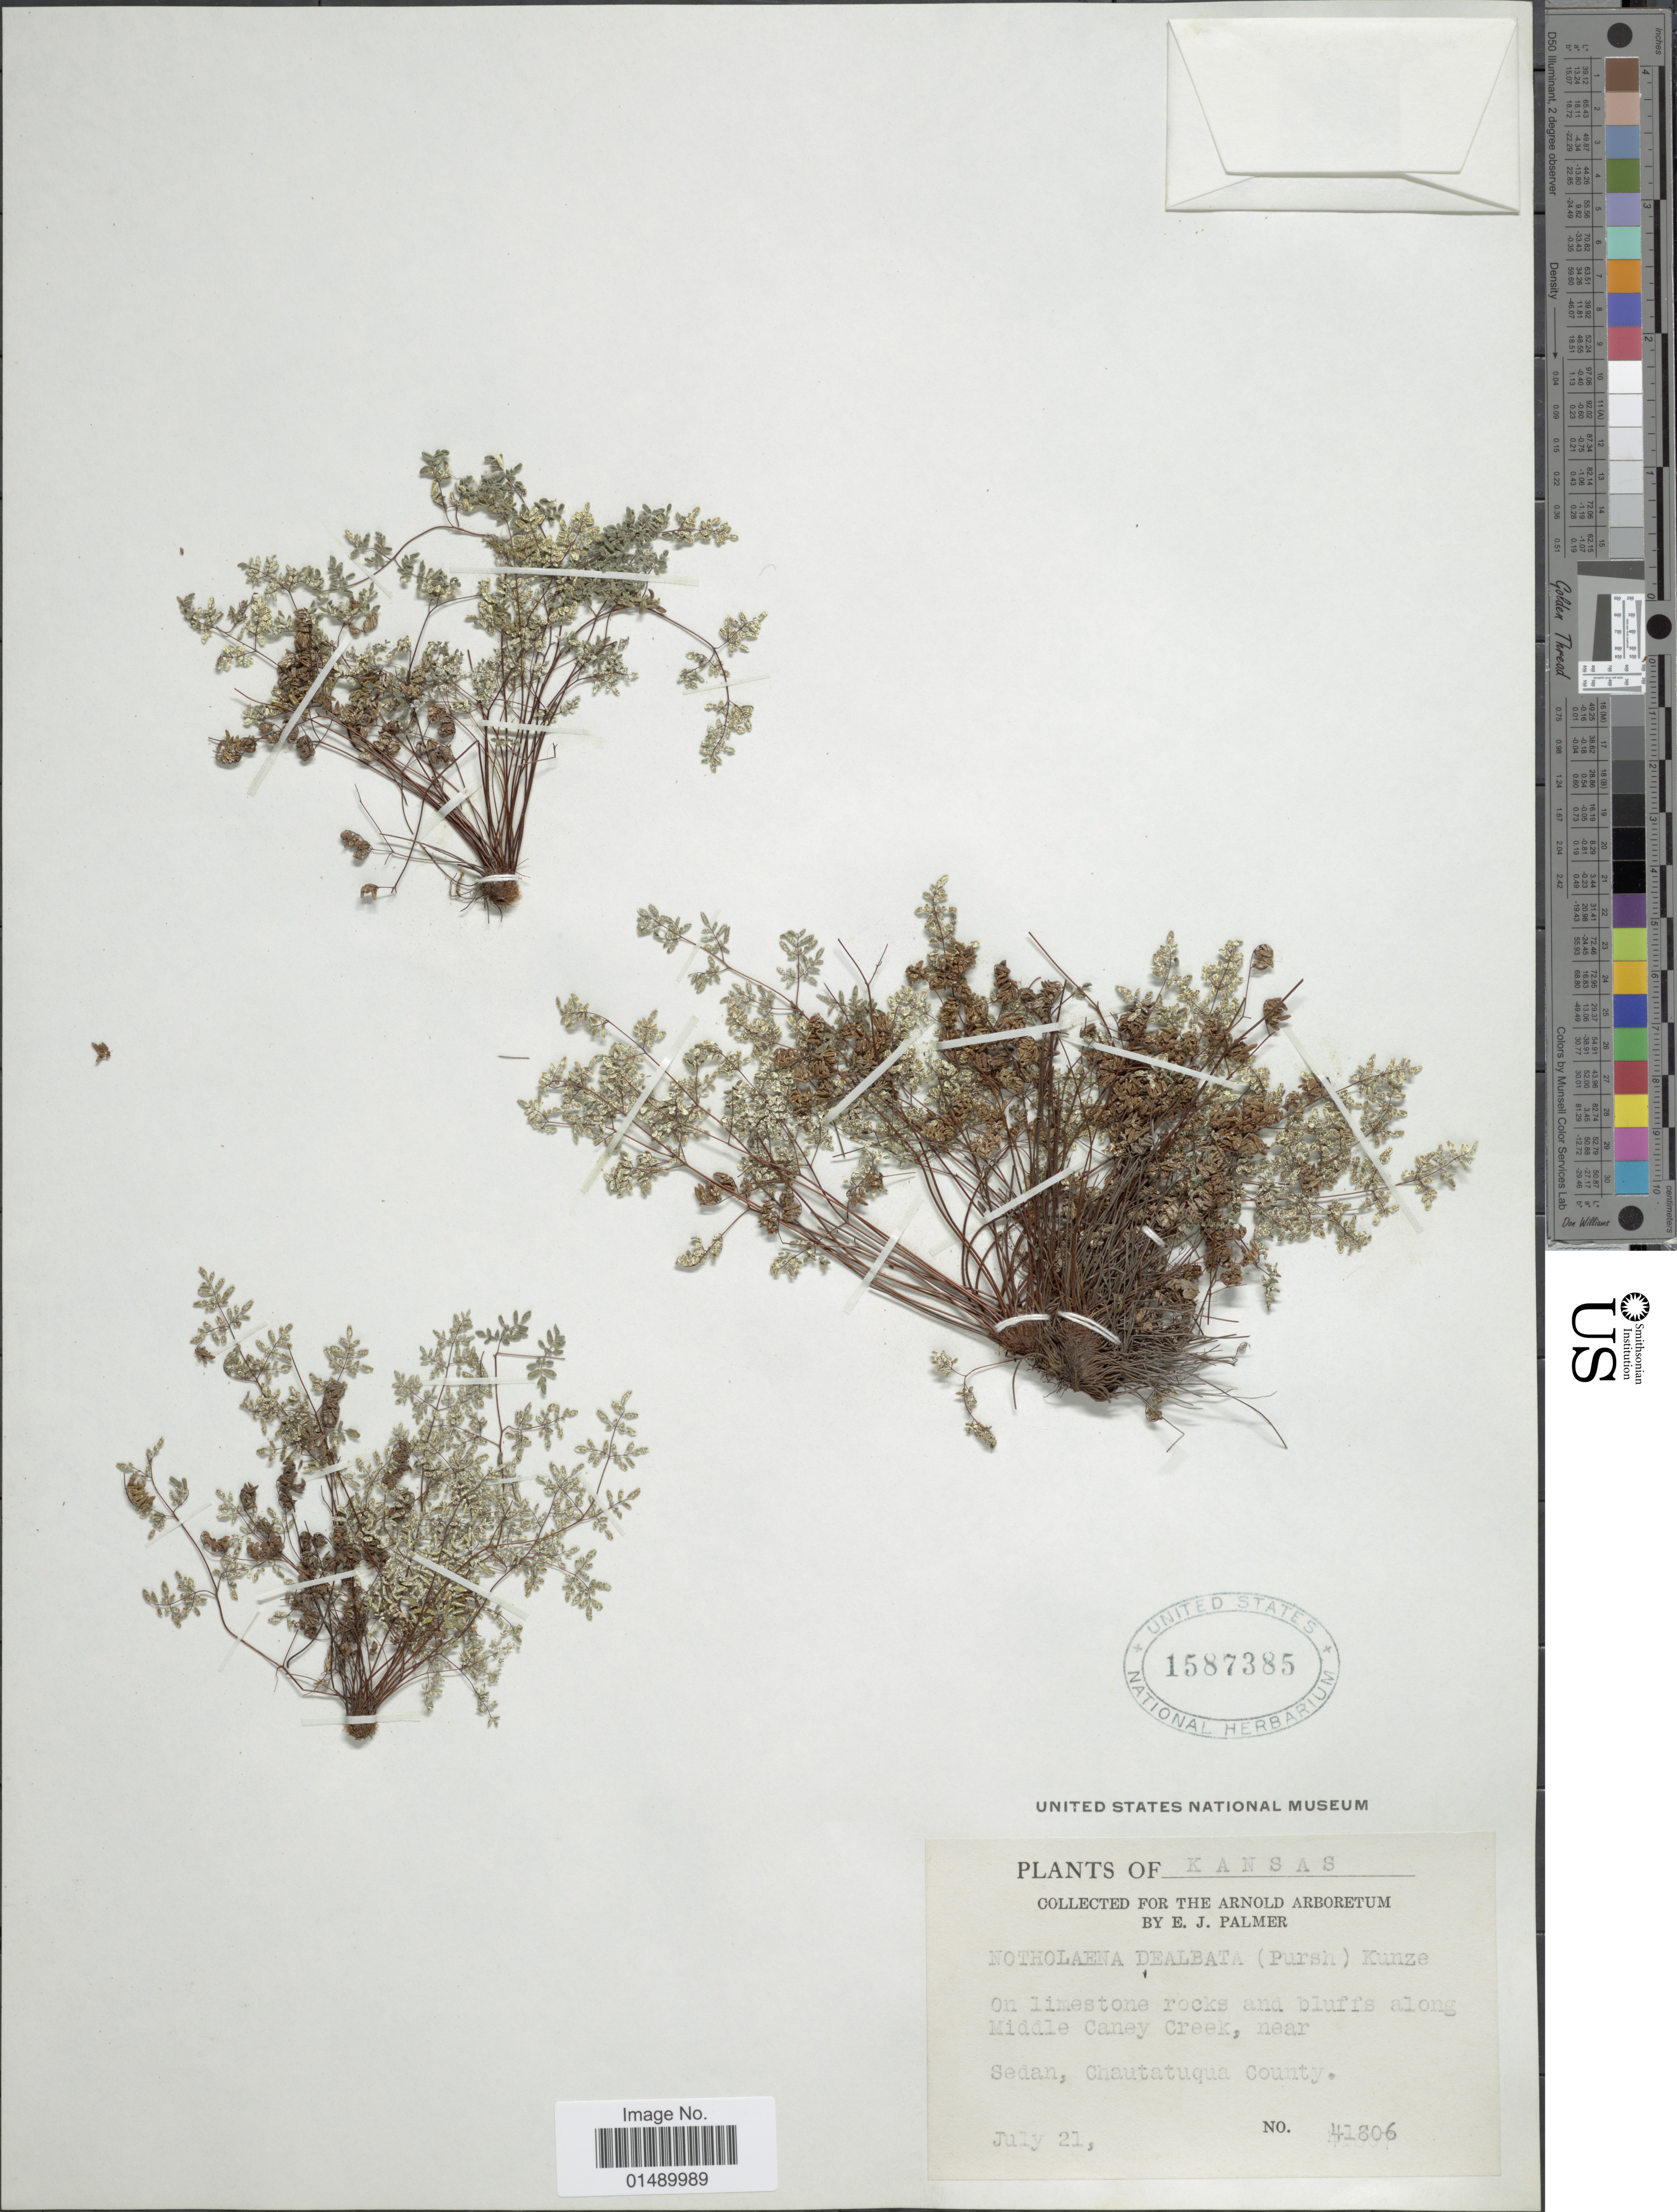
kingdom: Plantae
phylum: Tracheophyta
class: Polypodiopsida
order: Polypodiales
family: Pteridaceae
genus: Argyrochosma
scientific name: Argyrochosma dealbata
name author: (Pursh) Windham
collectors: E. J. Palmer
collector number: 41806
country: United States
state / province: Kansas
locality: Kansas, On Limestone rocks and bluffs along Middle Caney Creek near, Sudan Chautatuqua County.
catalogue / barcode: US 1587385